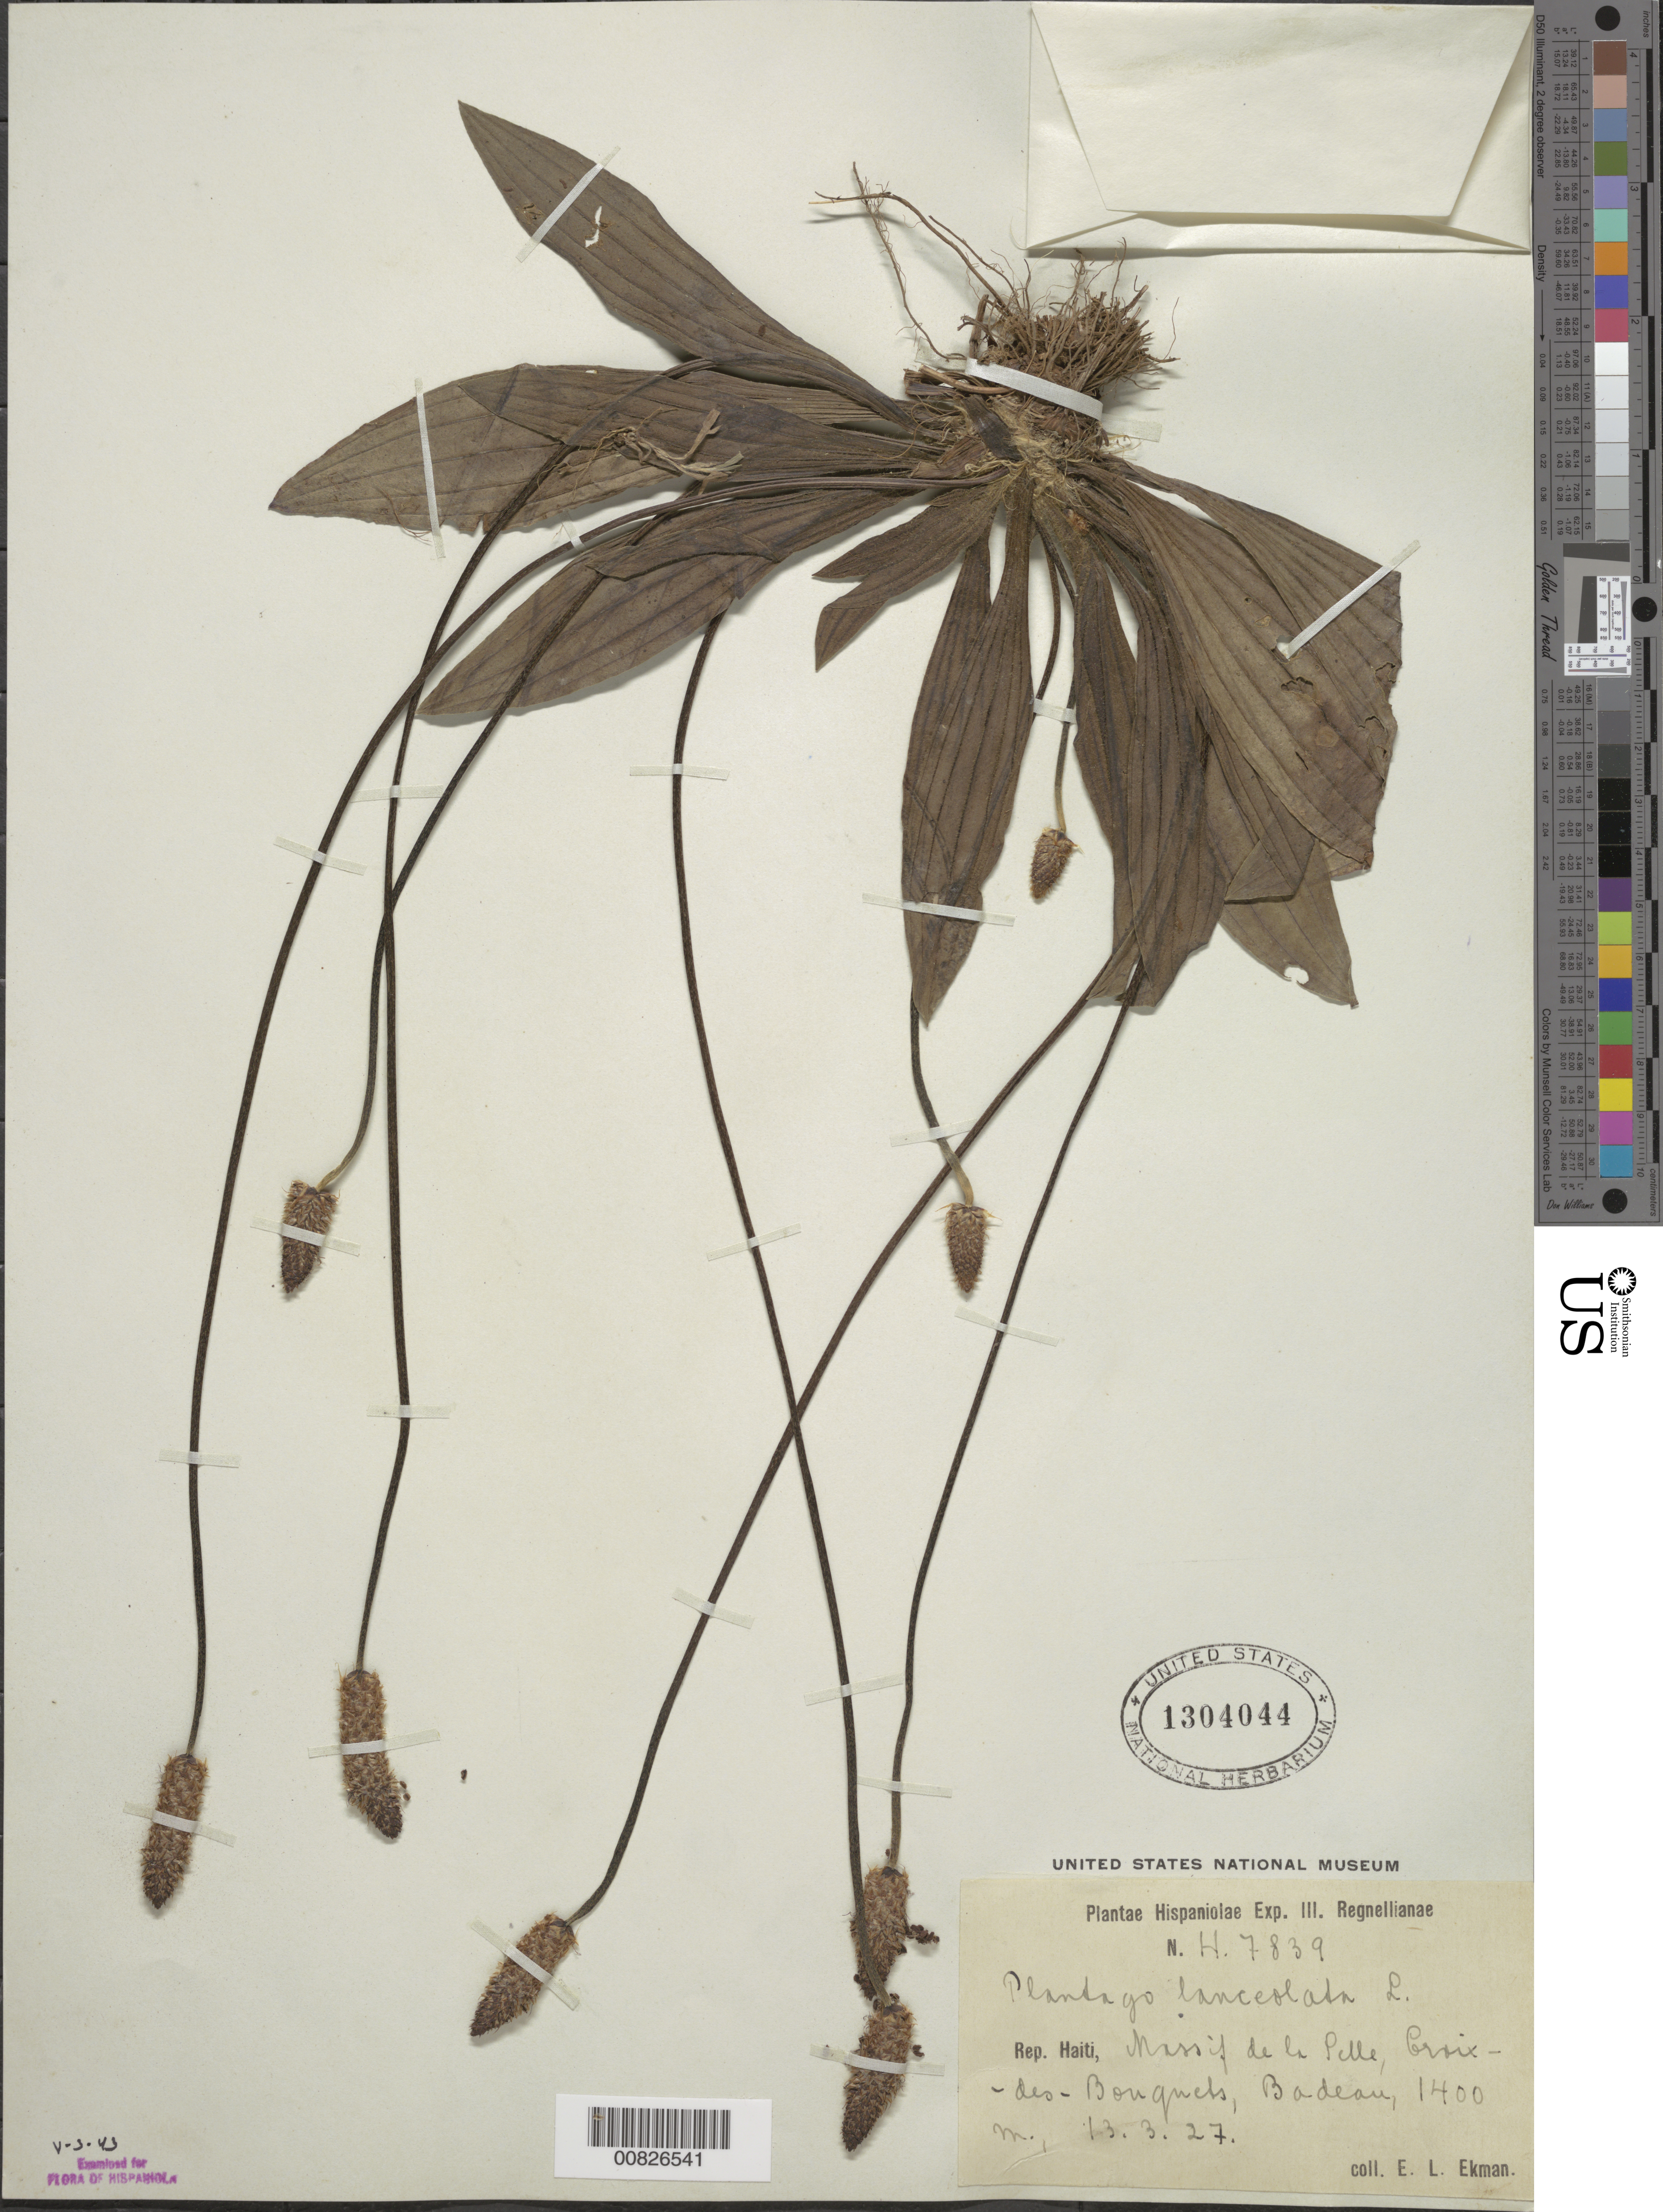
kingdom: Plantae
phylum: Tracheophyta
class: Magnoliopsida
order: Lamiales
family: Plantaginaceae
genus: Plantago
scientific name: Plantago lanceolata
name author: L.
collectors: E. L. Ekman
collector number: H 7839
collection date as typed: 13 Mar 1927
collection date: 1927-03-13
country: Haiti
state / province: Ouest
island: Hispaniola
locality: Massif de la Selle, Croix-des-Bouquets, Badeau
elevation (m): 1400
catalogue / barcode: US 1304044